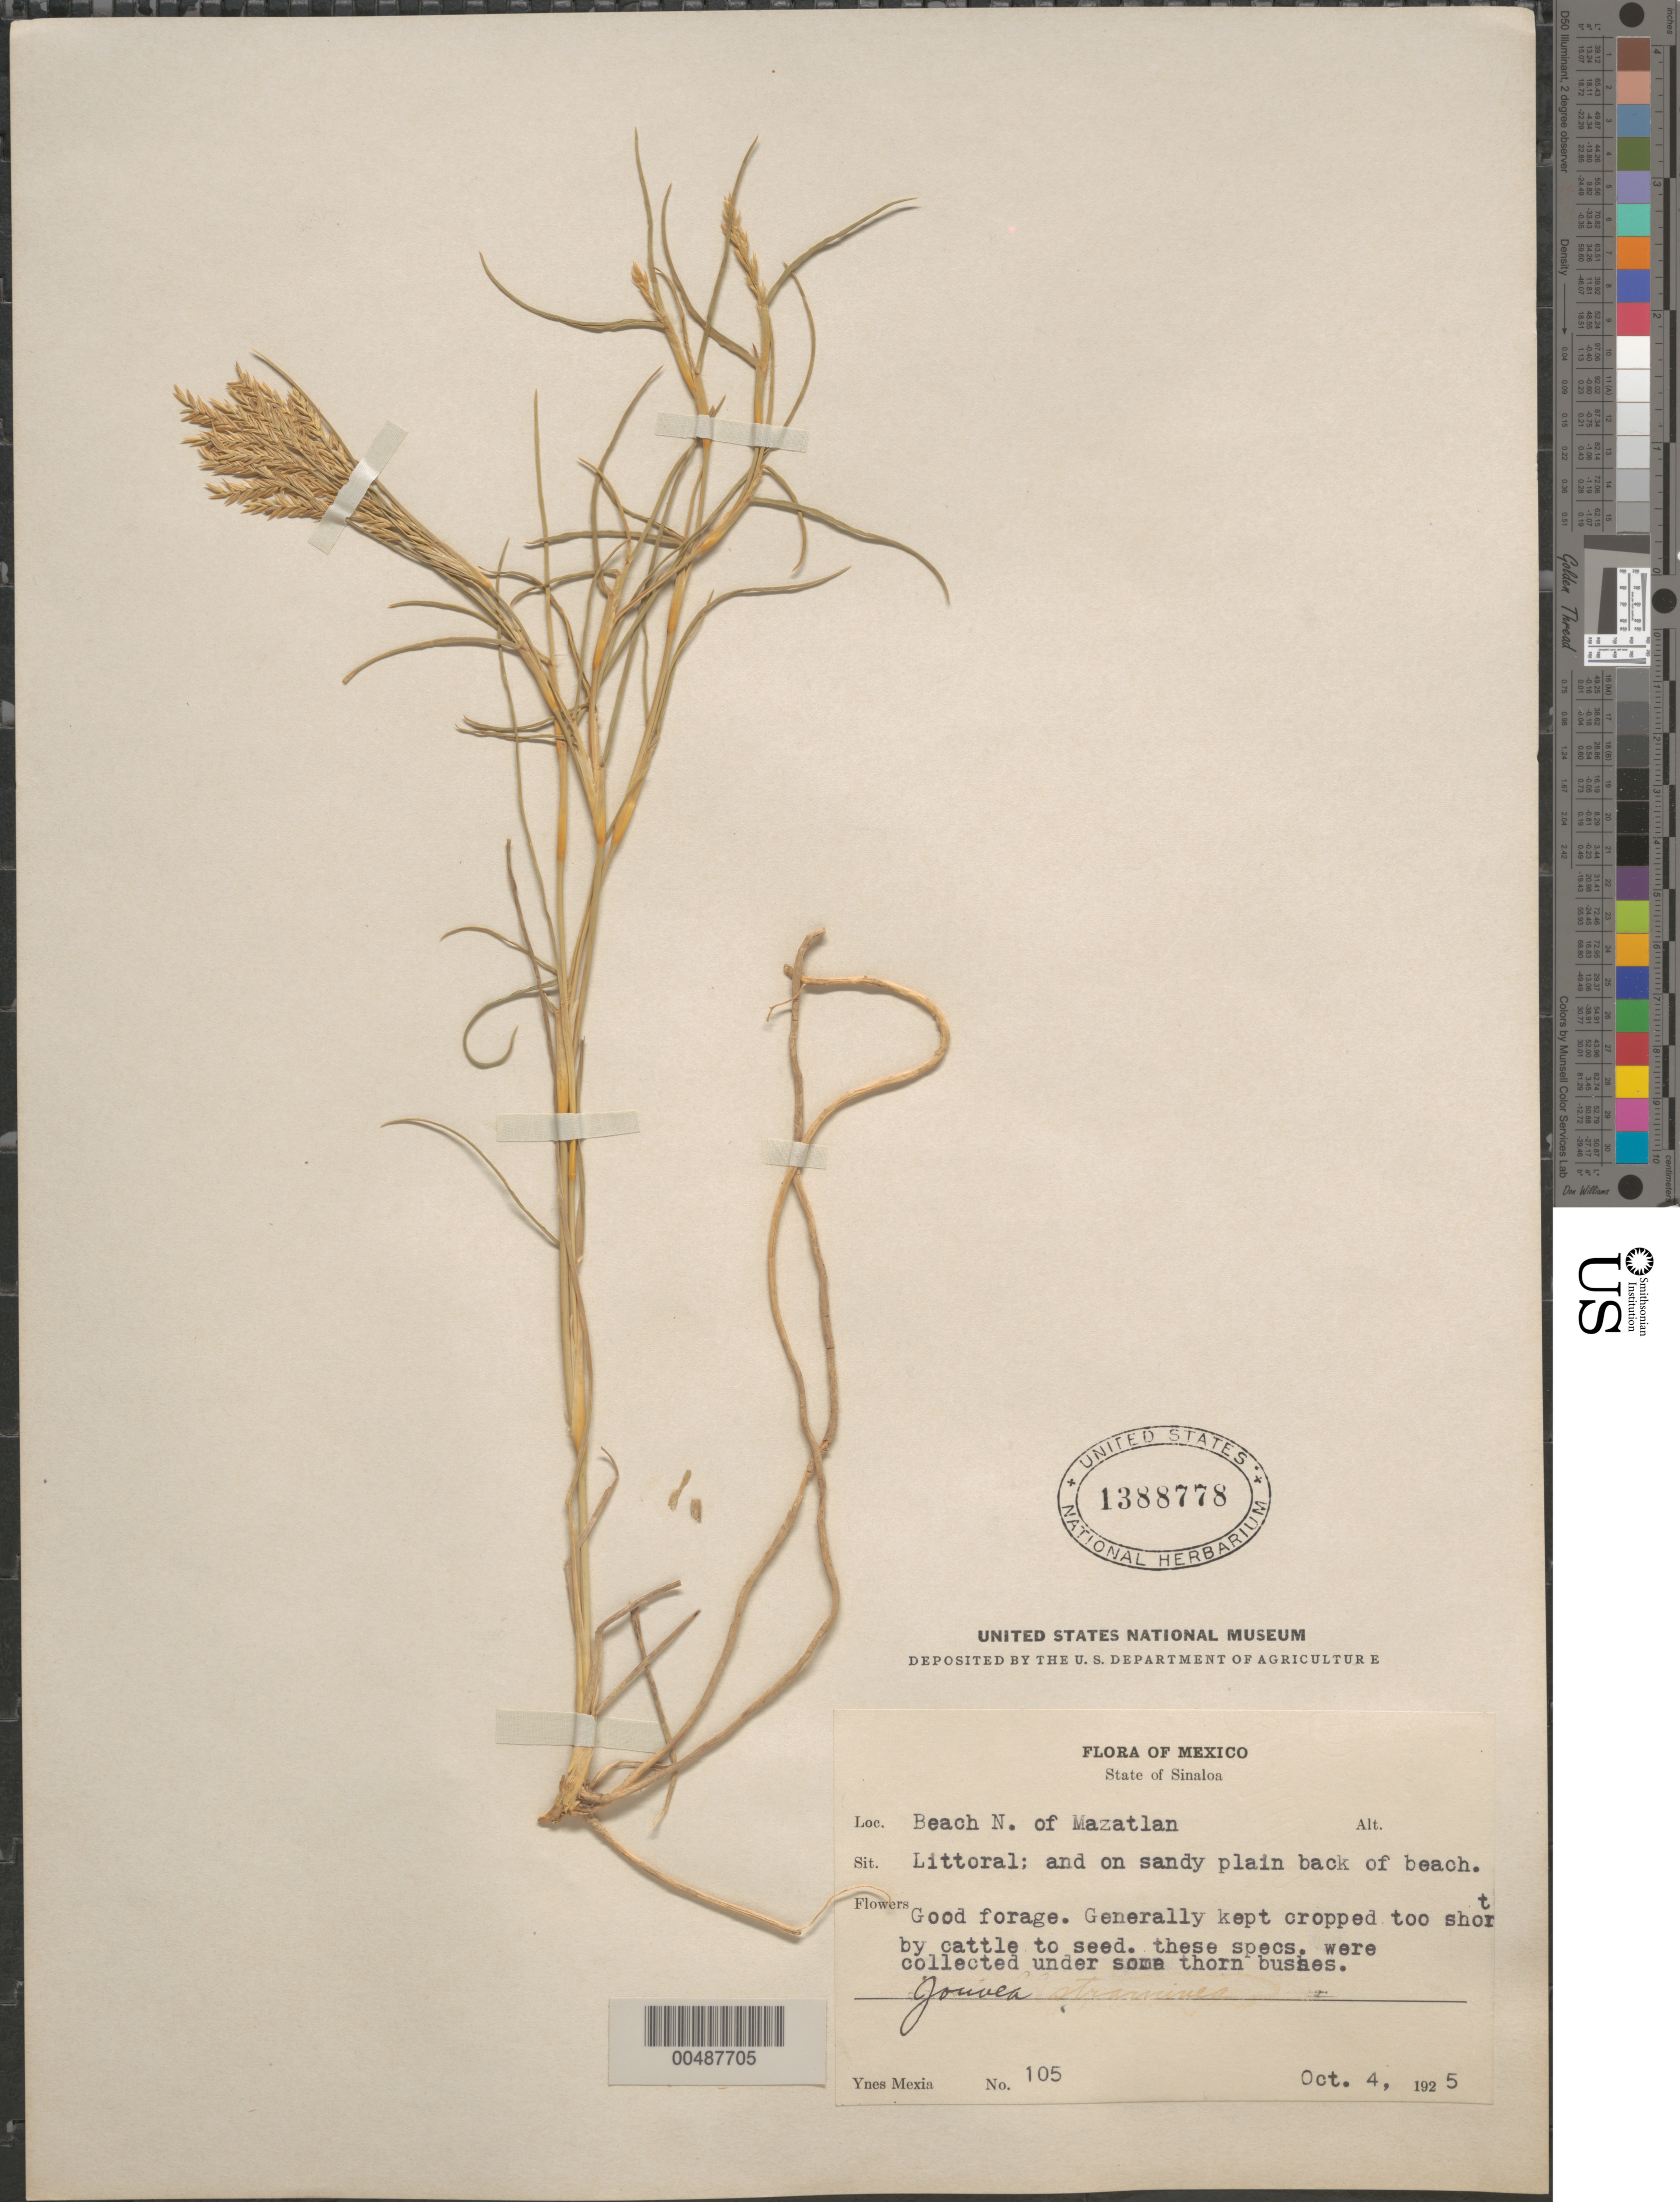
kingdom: Plantae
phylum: Tracheophyta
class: Liliopsida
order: Poales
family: Poaceae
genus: Jouvea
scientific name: Jouvea pilosa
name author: (J. Presl) Scribn.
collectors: Y. Mexia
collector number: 105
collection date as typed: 4 Oct 1925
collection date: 1925-10-04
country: Mexico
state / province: Sinaloa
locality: Beach N of Mazatlan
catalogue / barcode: US 1388778